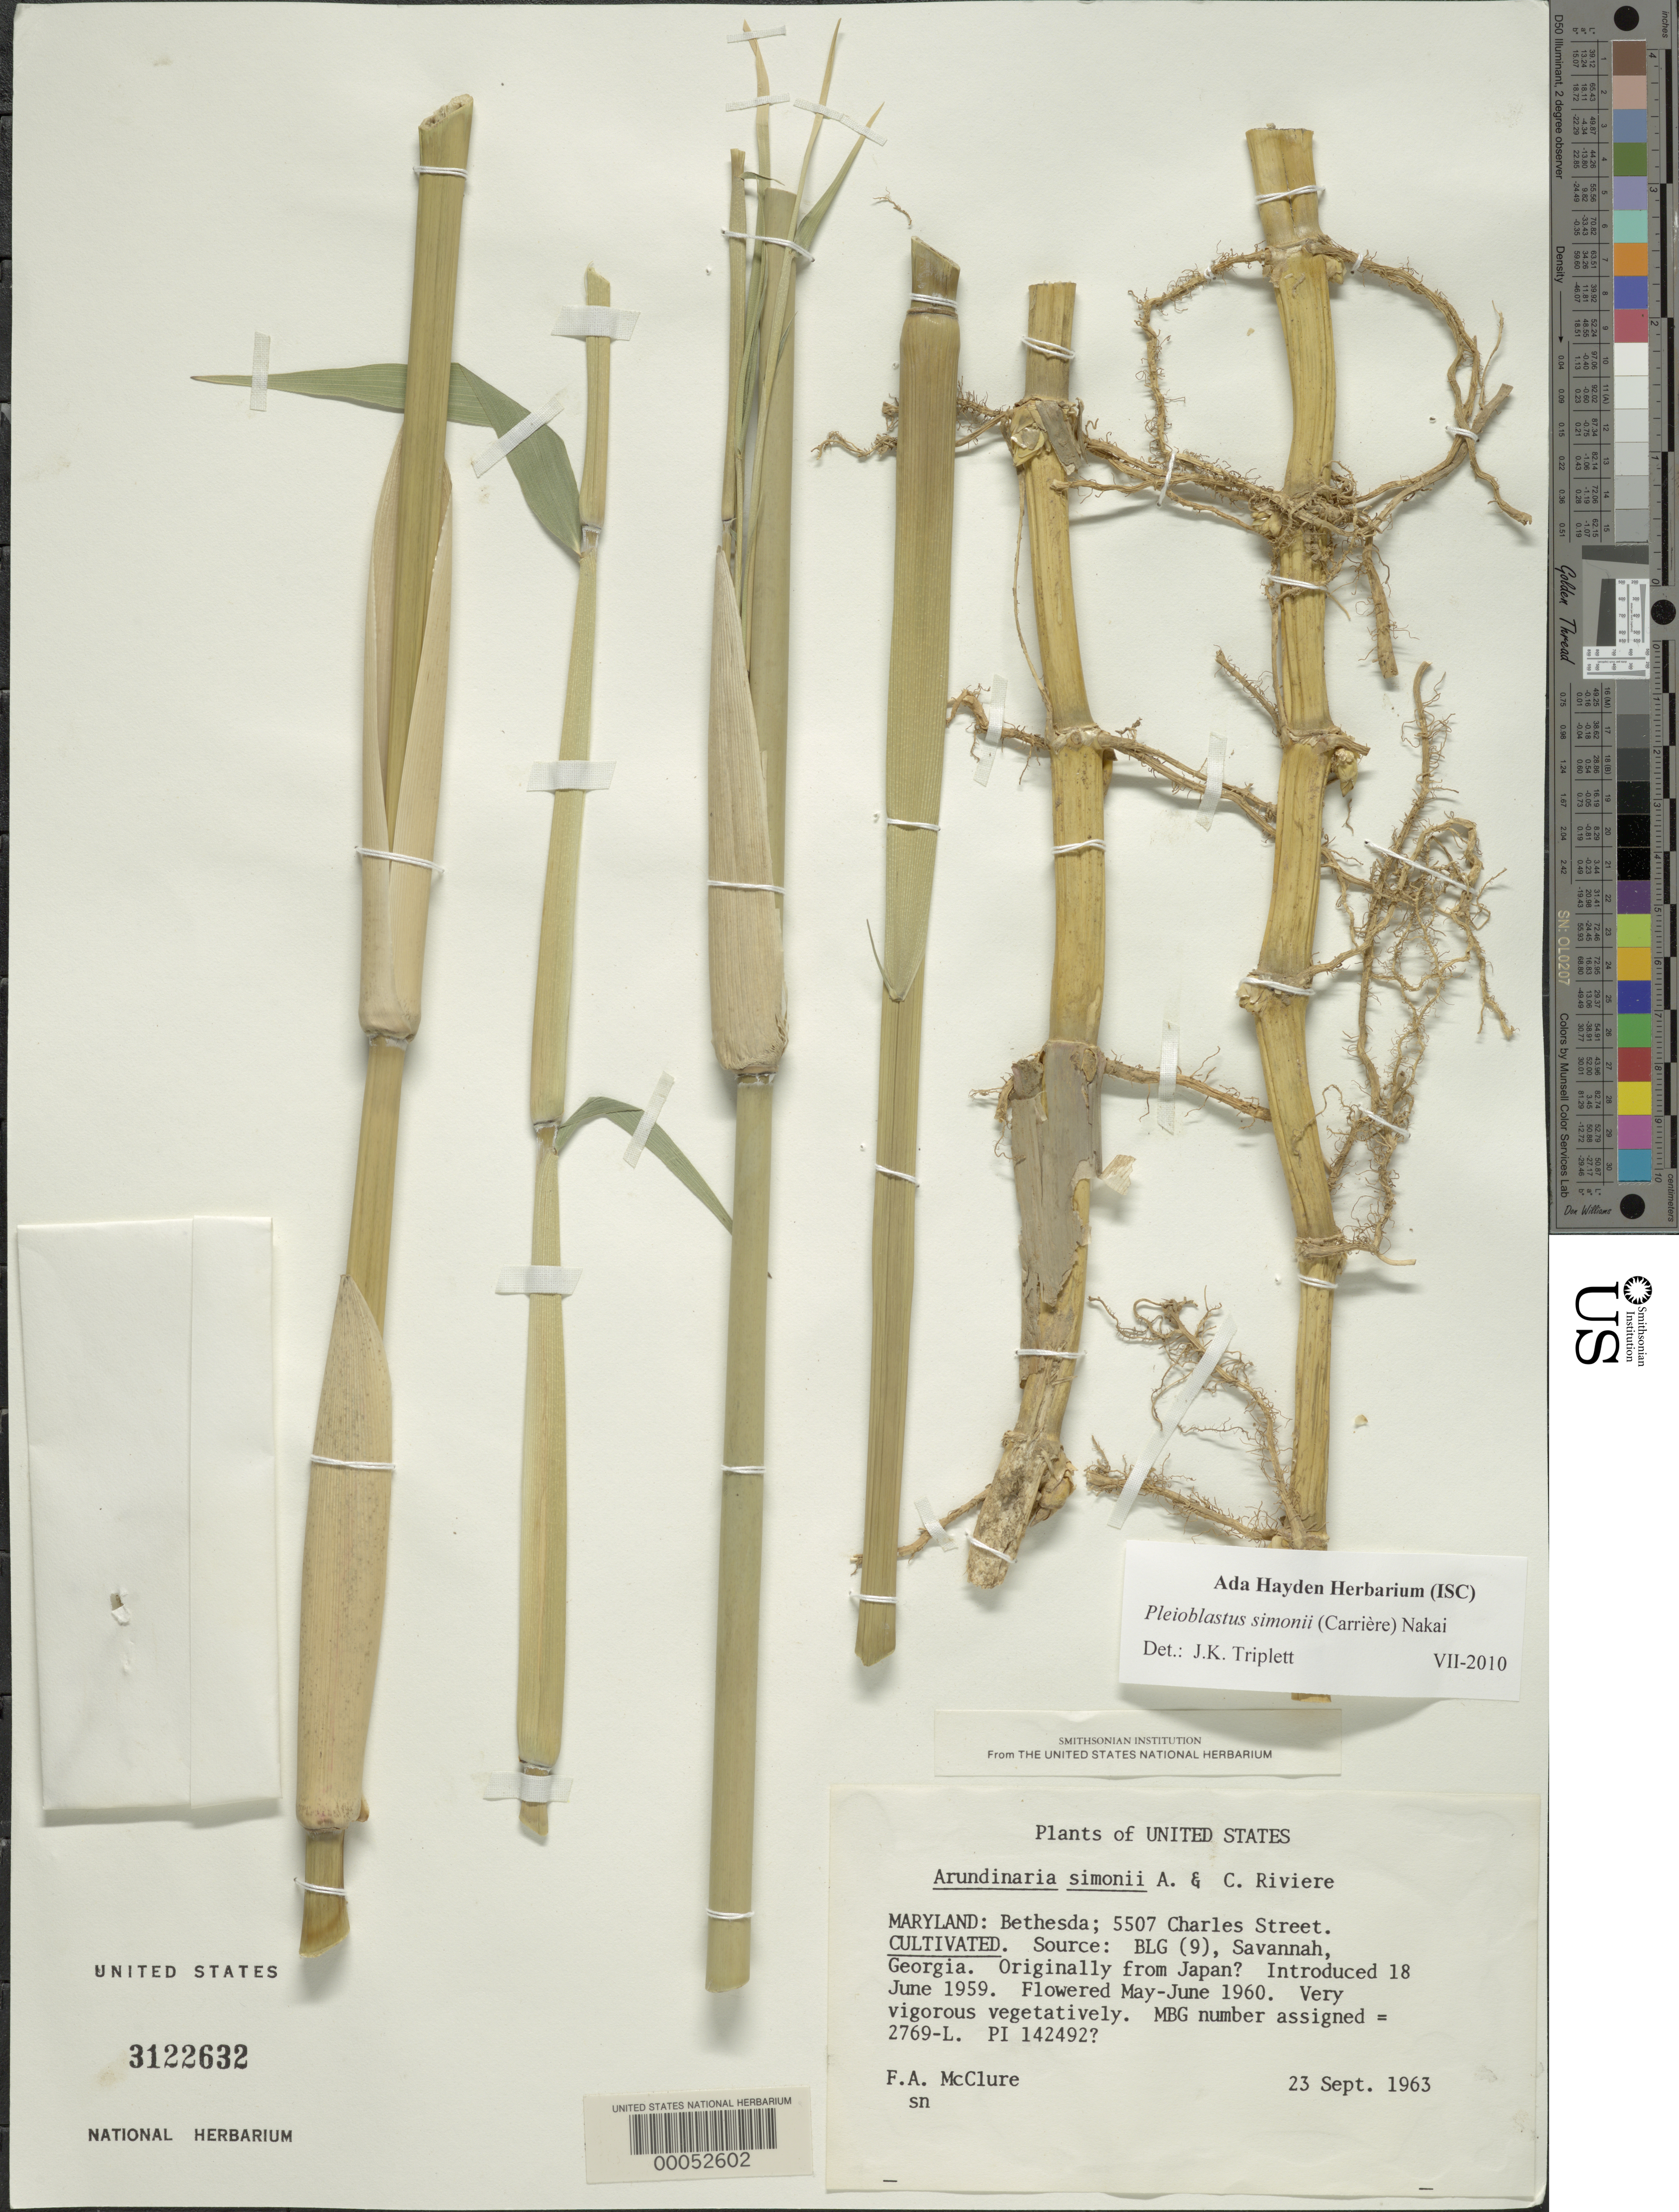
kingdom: Plantae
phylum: Tracheophyta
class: Liliopsida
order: Poales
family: Poaceae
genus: Pleioblastus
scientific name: Pleioblastus simonii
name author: (Carrière) Nakai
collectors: F. A. McClure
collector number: MBG 2769-L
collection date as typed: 23 Sep 1963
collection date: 1963-09-23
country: United States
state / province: Maryland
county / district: Montgomery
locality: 5507 Charles Street, Bethesda (McClure's garden)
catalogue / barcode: US 3122632